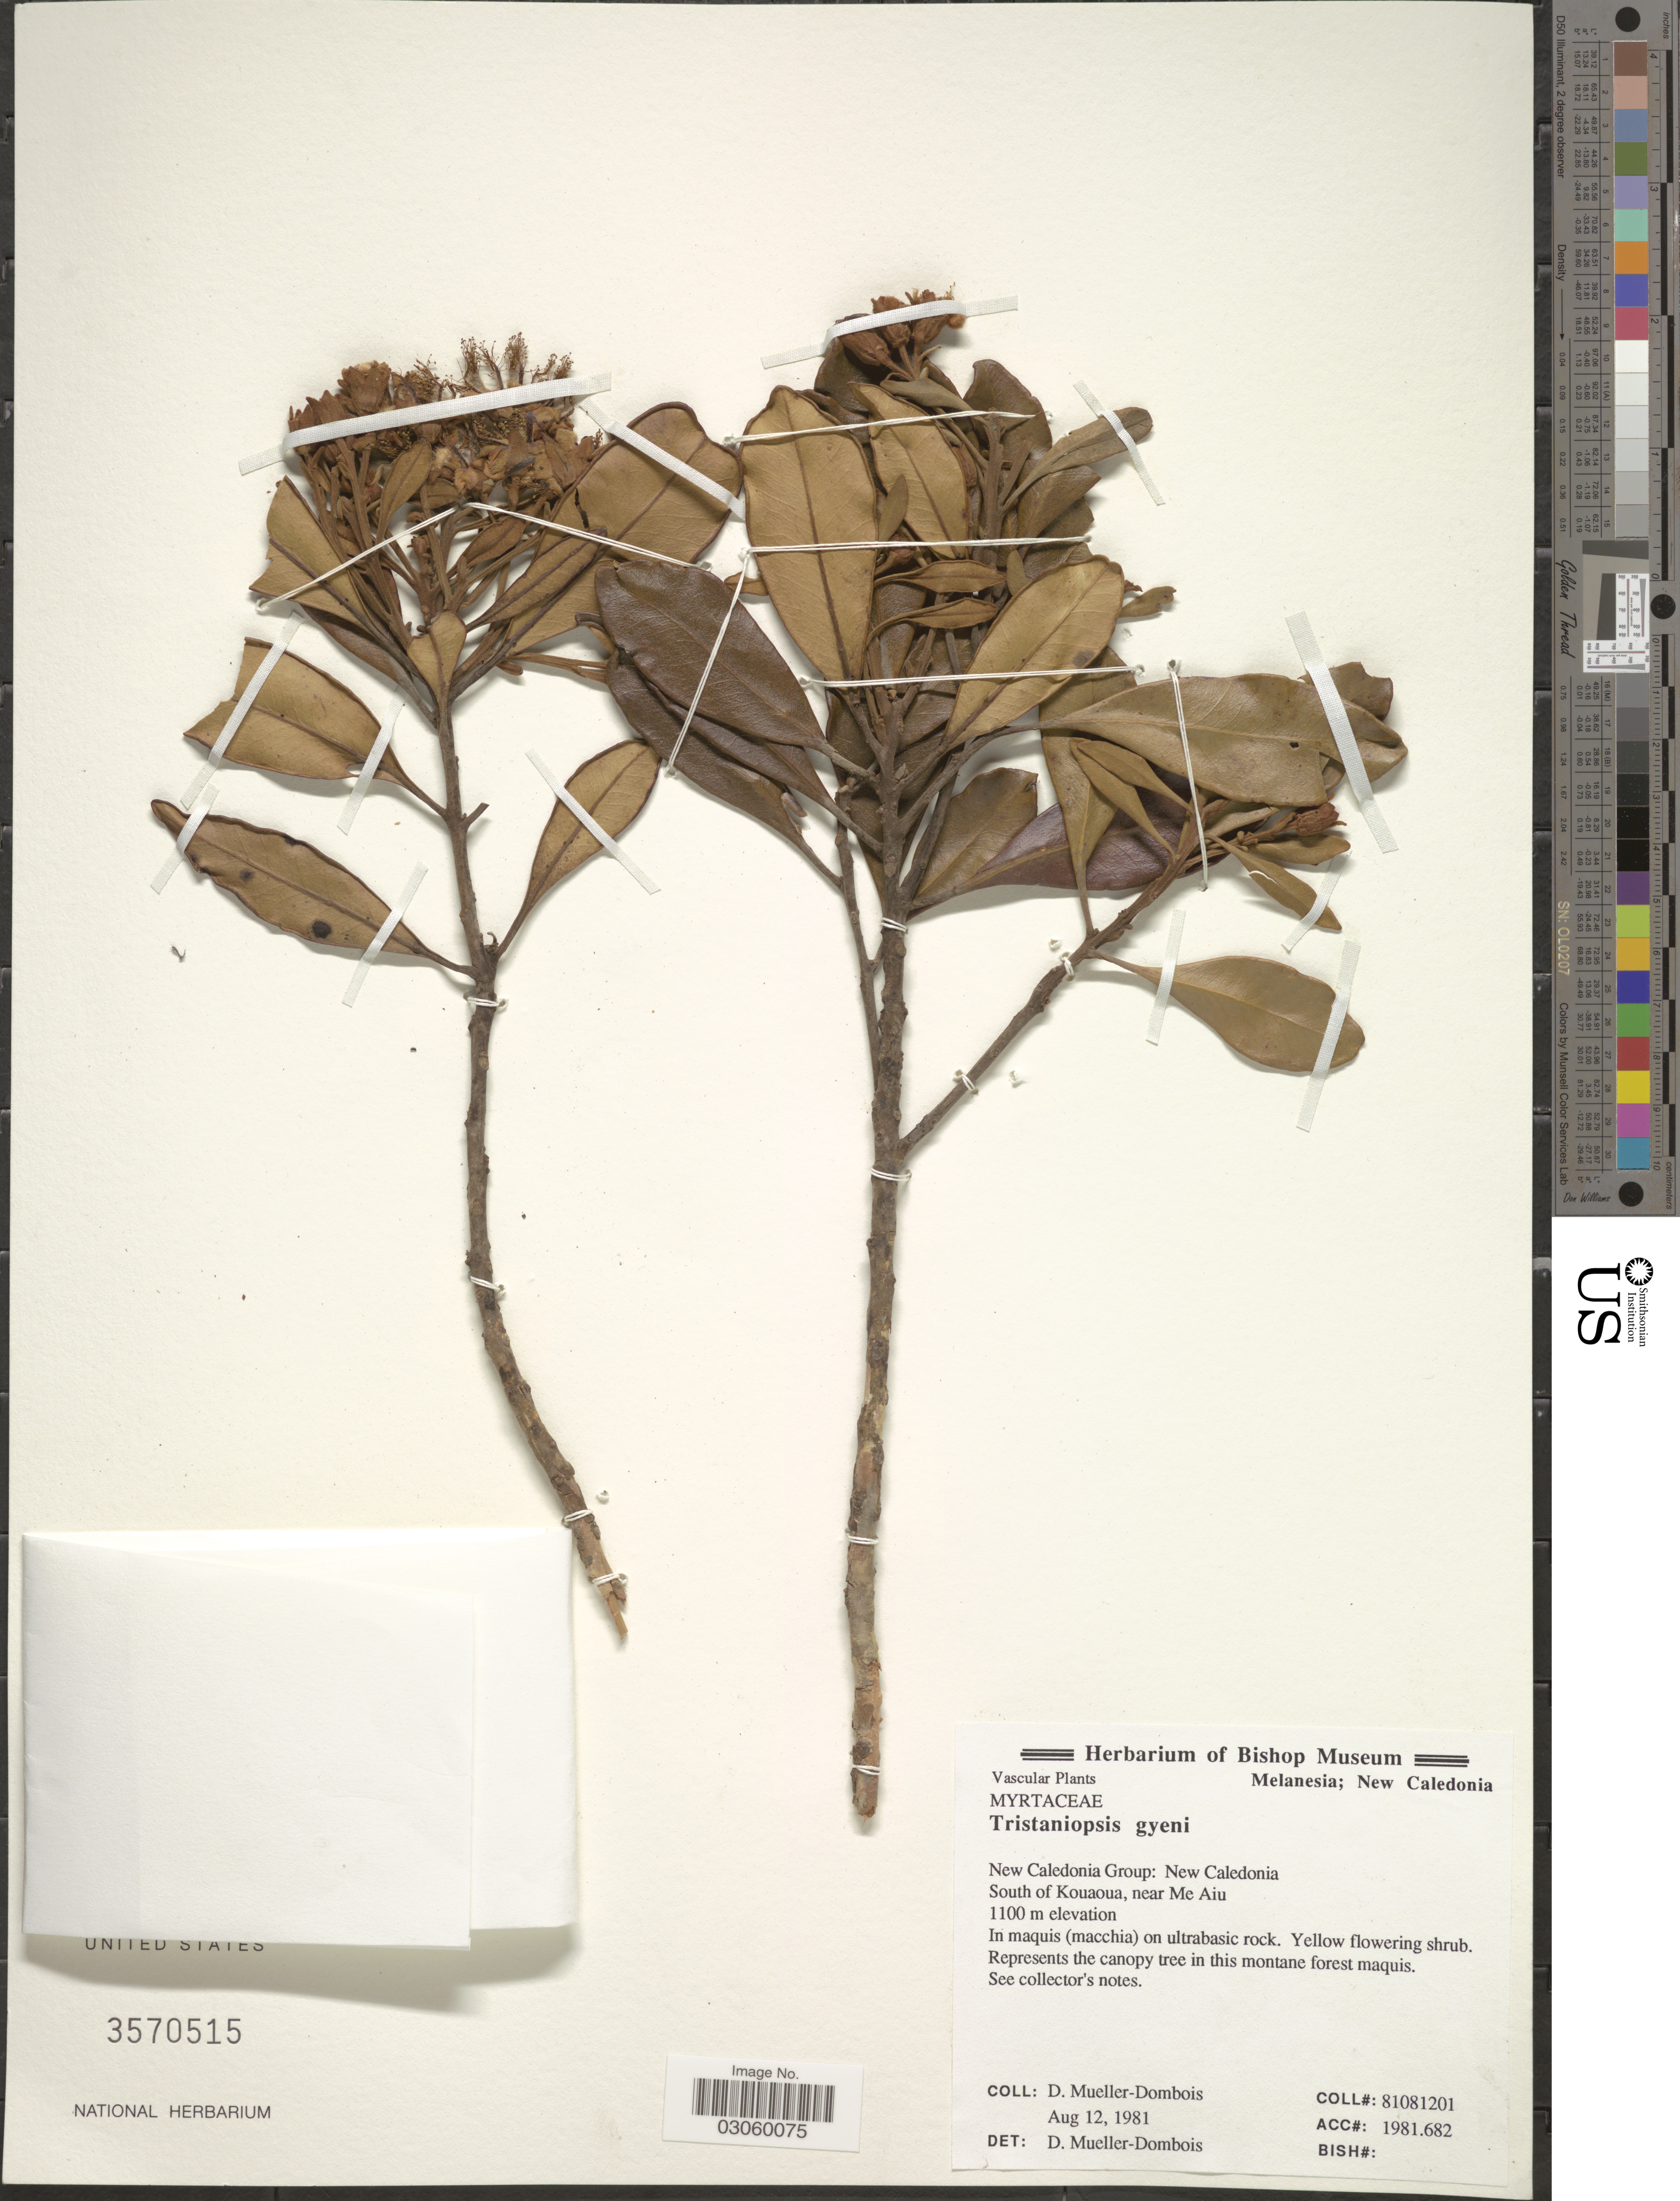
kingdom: Plantae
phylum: Tracheophyta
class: Magnoliopsida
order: Myrtales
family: Myrtaceae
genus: Tristaniopsis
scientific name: Tristaniopsis guillainii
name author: Vieill. ex Brongn. & Gris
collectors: D. Mueller-Dombois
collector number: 81081201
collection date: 1981-08-12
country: New Caledonia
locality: New Caledonia Group: New Caledonia, South of Kouaoua, near Me Aiu.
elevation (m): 1100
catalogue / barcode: US 3570515